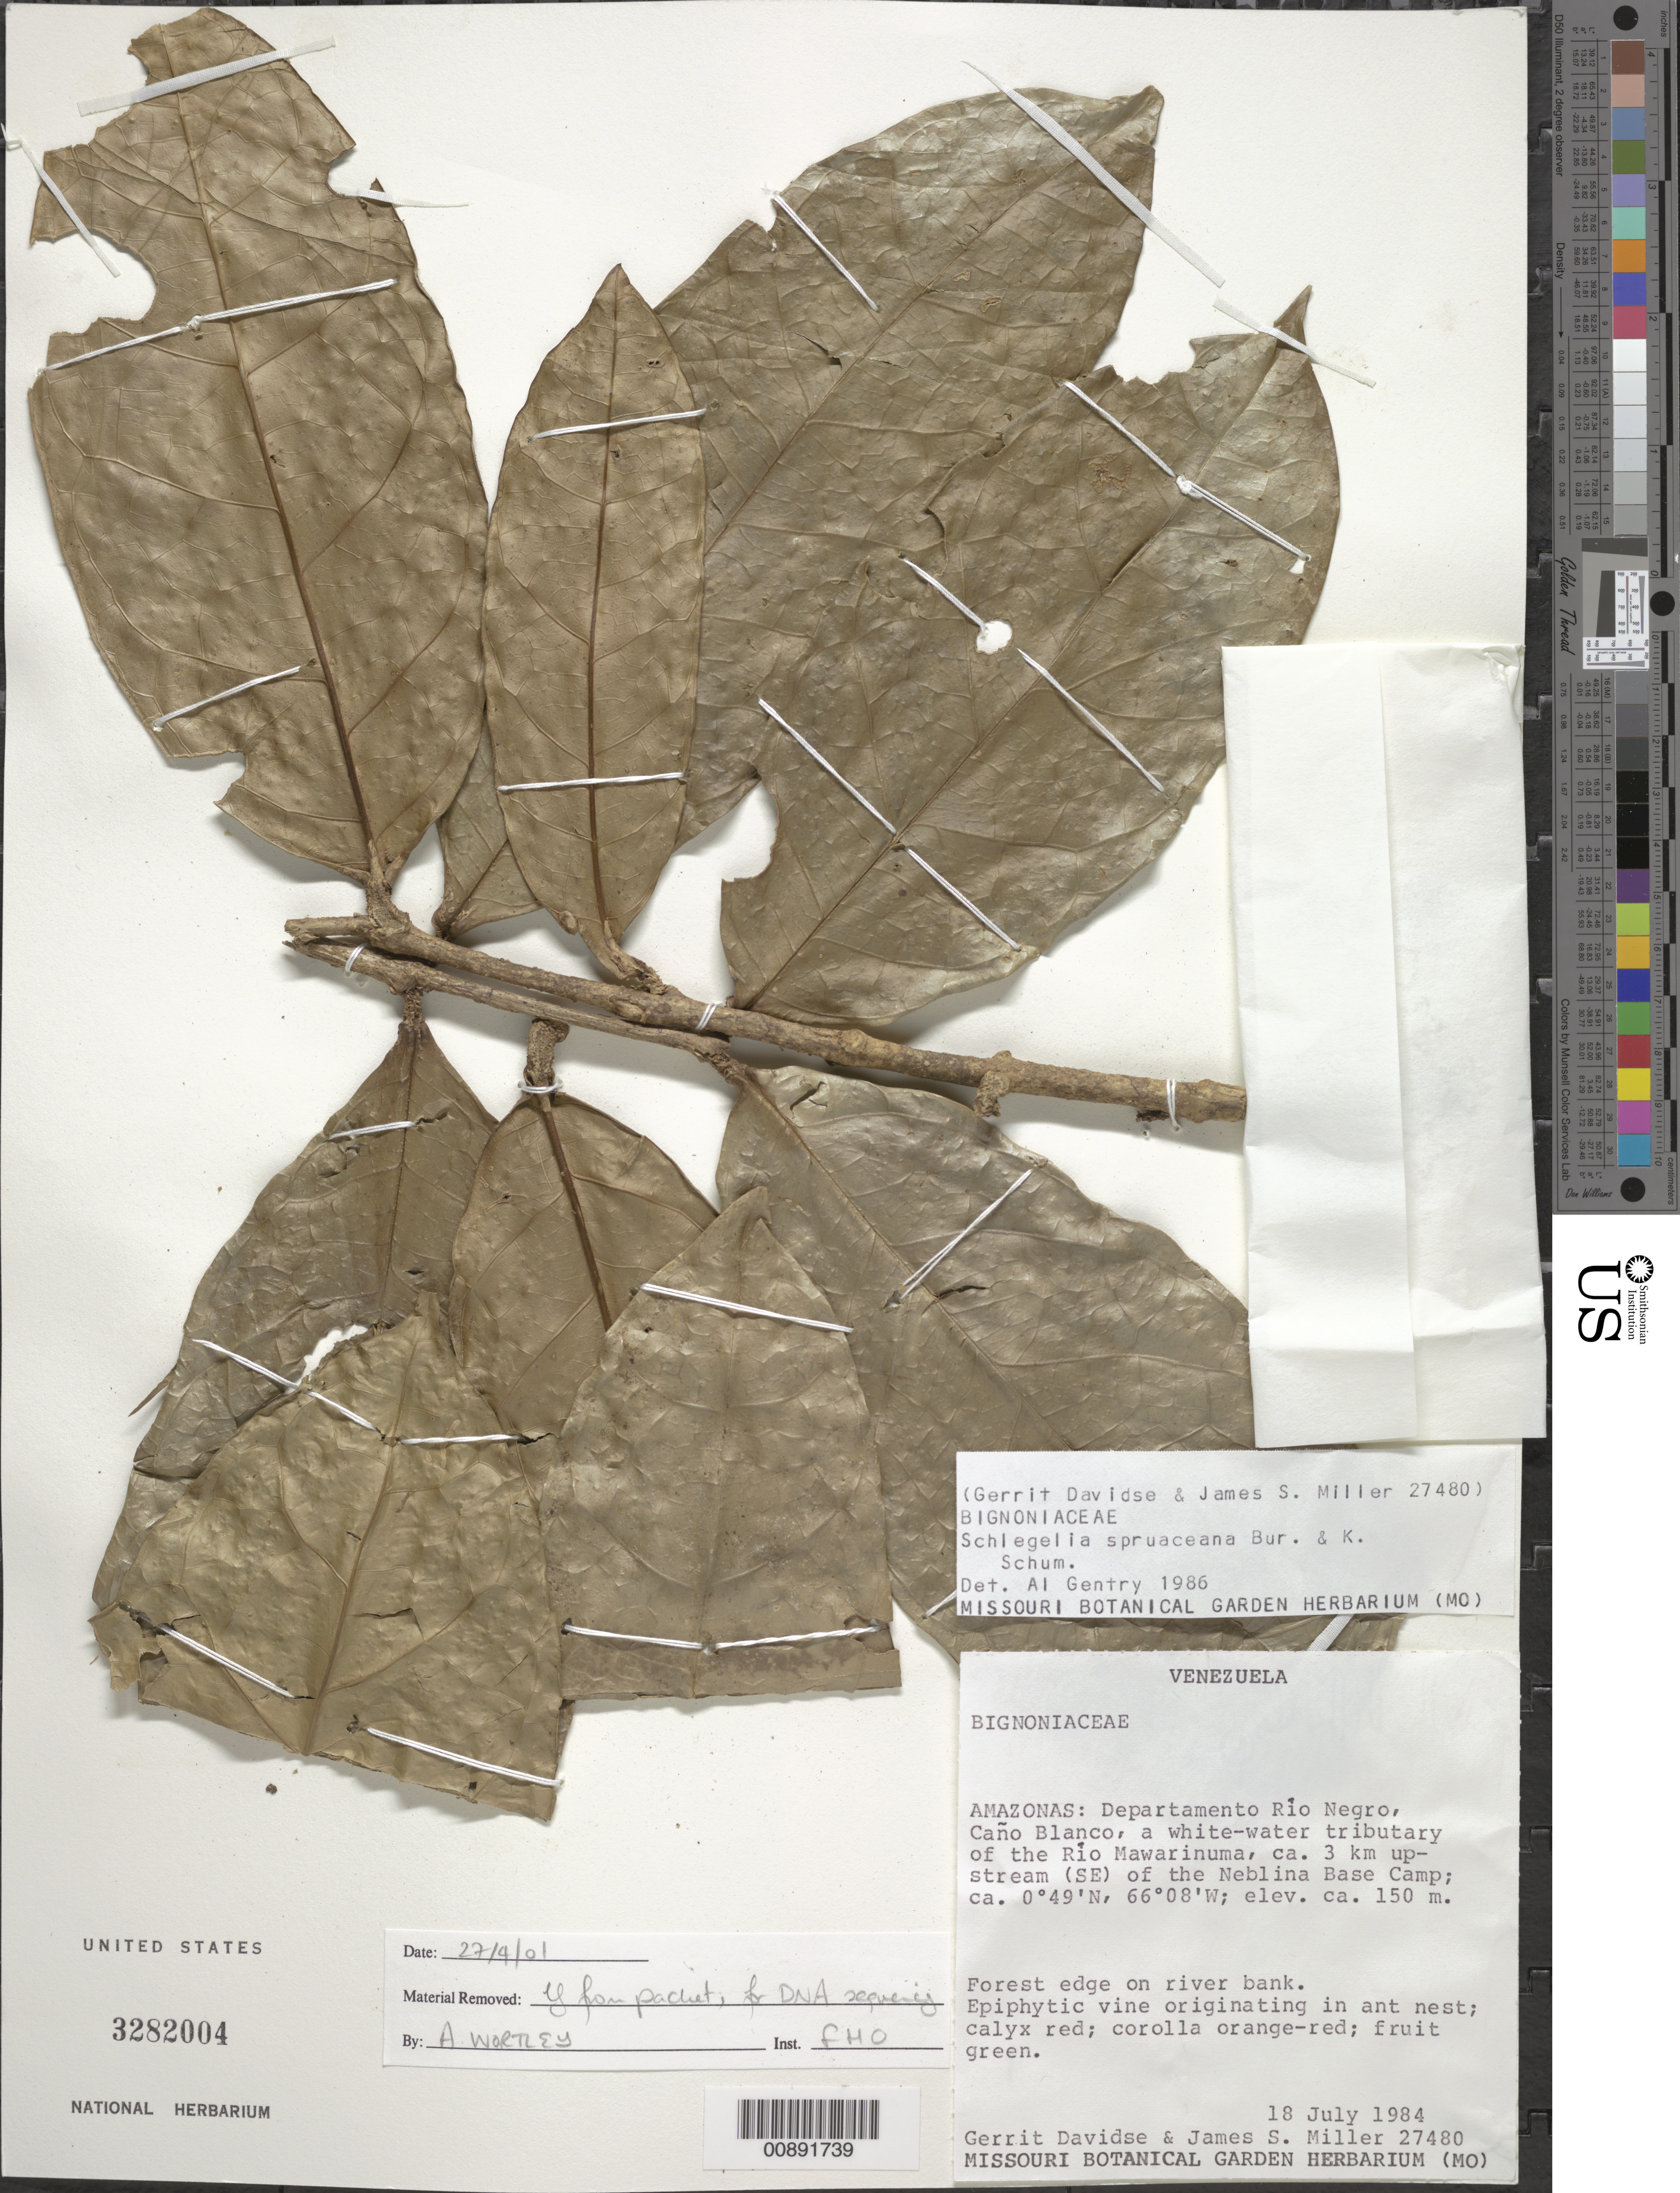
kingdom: Plantae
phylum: Tracheophyta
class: Magnoliopsida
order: Lamiales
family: Schlegeliaceae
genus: Schlegelia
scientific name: Schlegelia spruceana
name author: Bureau & K. Schum.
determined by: Gentry, A. H.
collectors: G. Davidse & J. S. Miller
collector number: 27480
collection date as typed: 18-Jul-84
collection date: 1984-07-18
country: Venezuela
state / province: Amazonas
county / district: Río Negro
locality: Caño Blanco, tributary of Río Mawarinuma, ca. 3 km upstream (SE) of the Neblina Base Camp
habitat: Forest edge on river bank; originating in ant nest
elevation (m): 150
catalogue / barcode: US 3282004